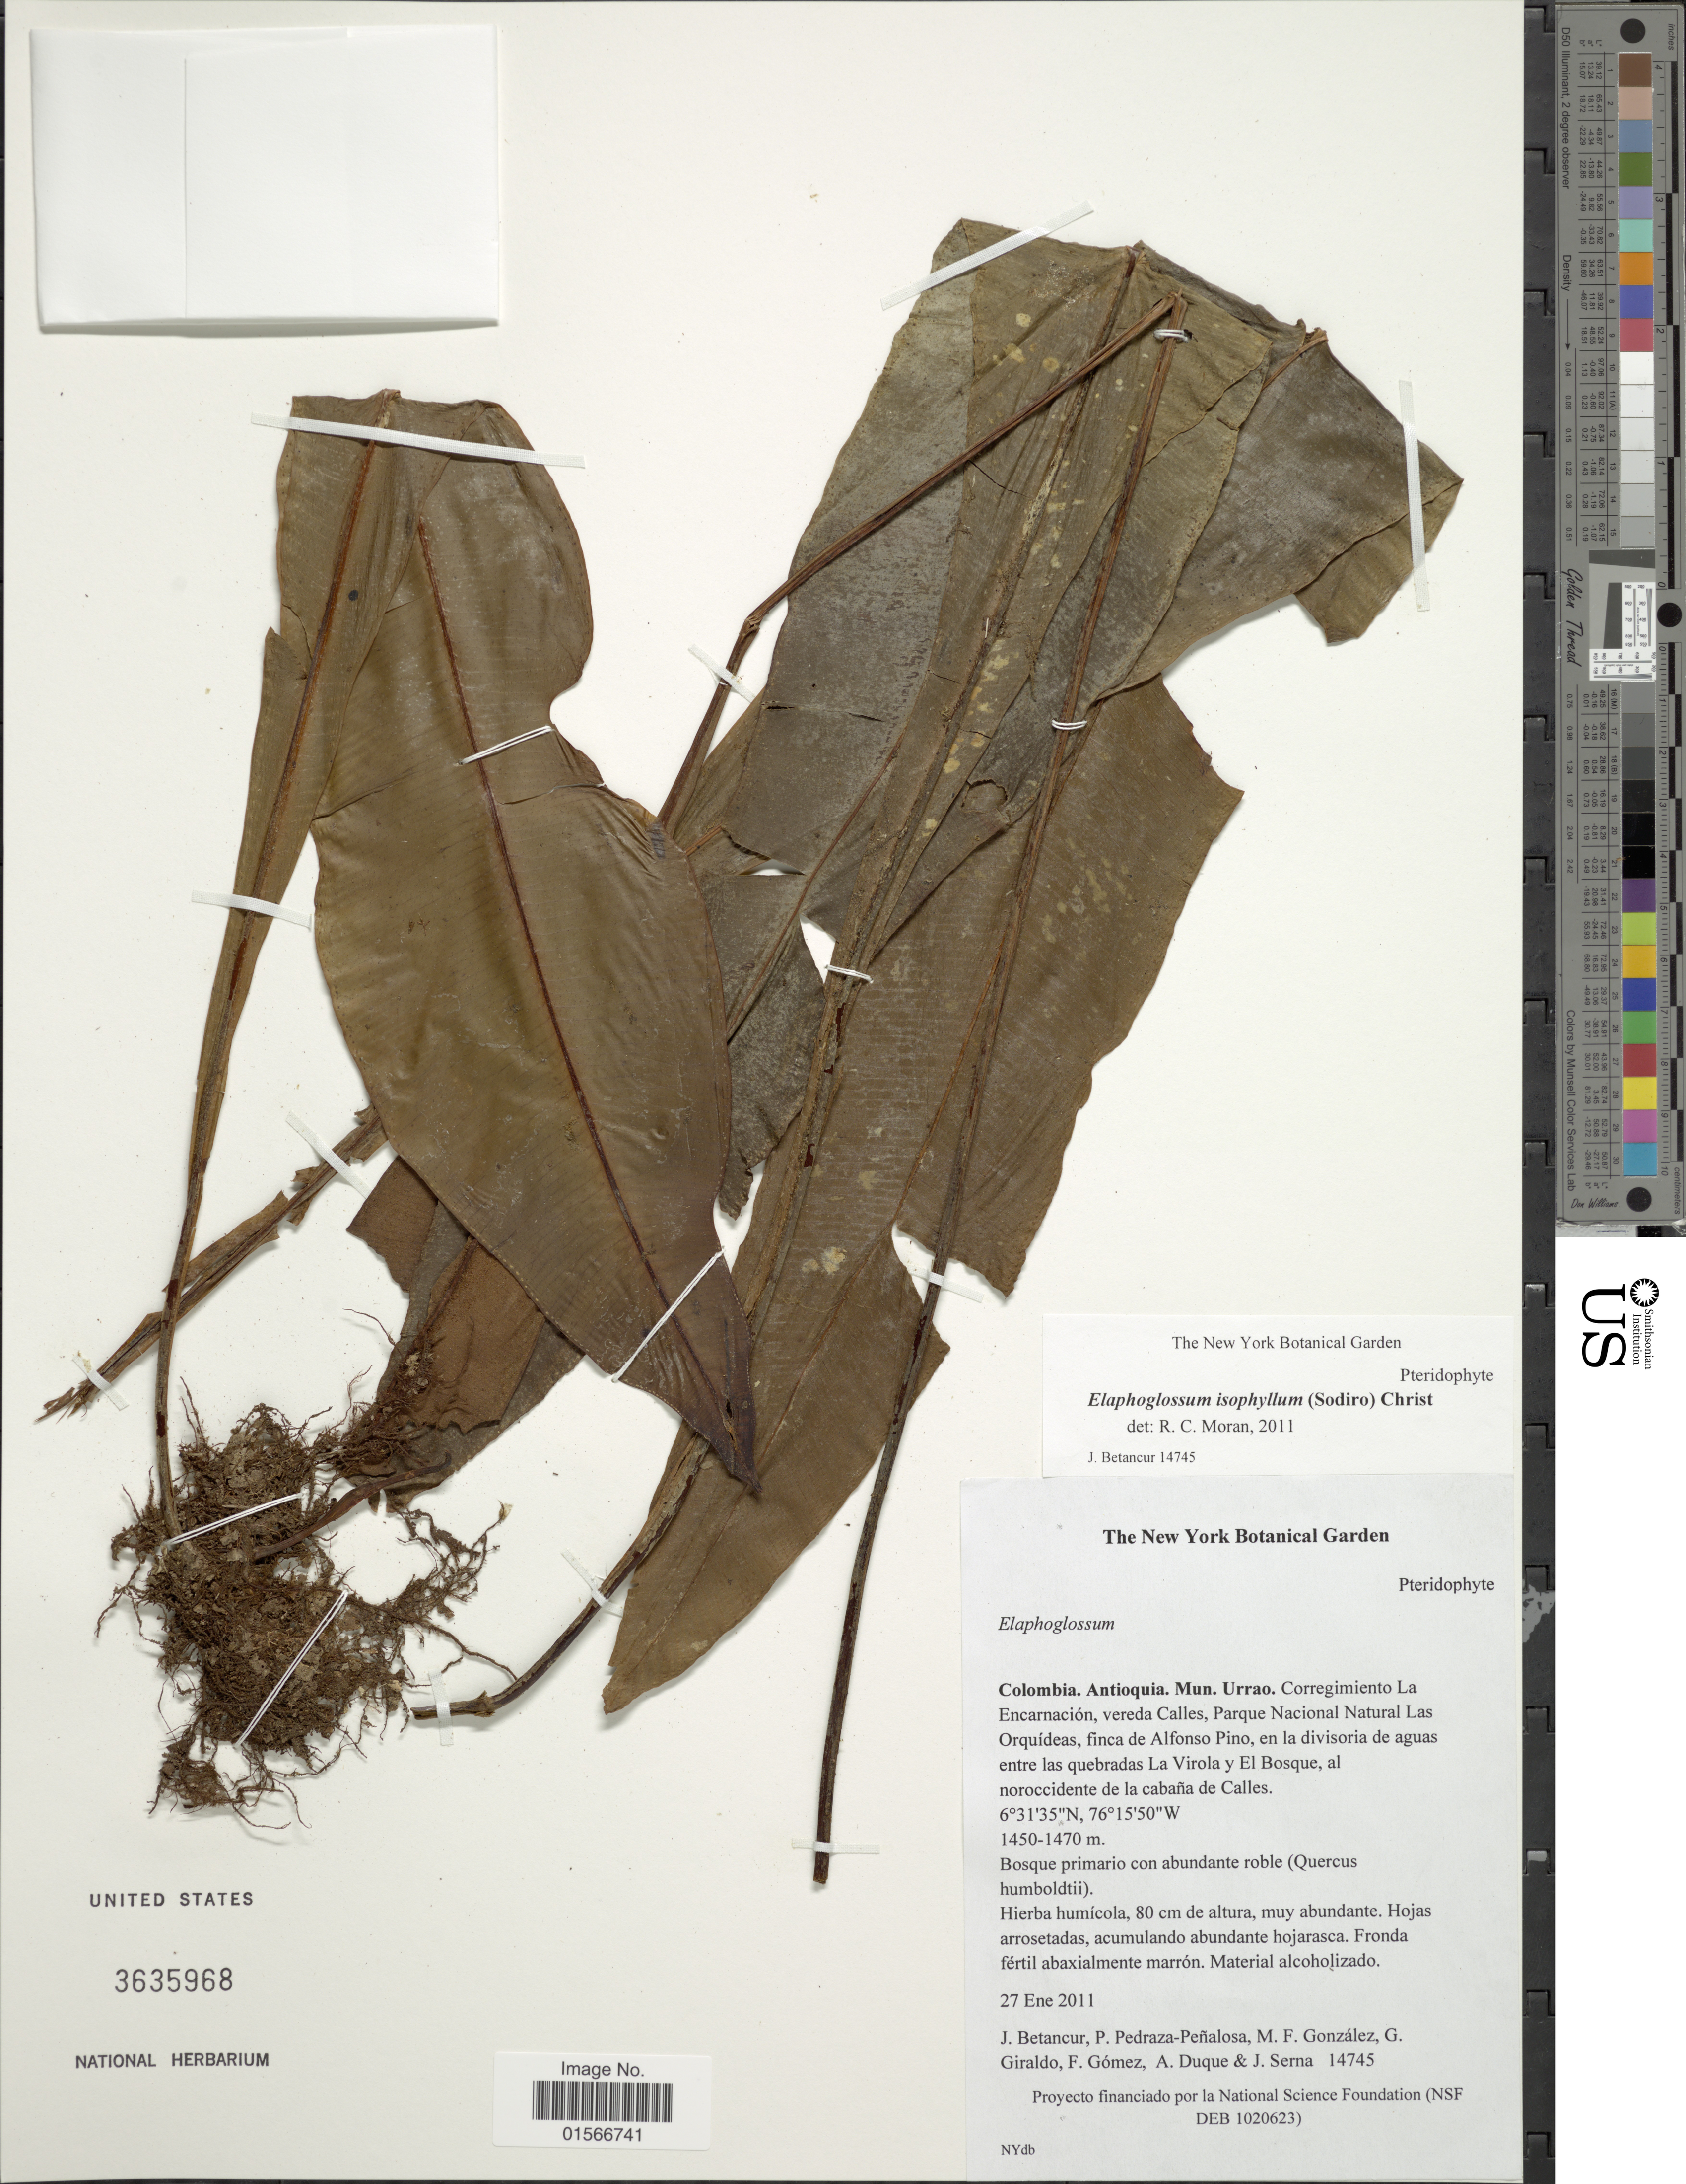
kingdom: Plantae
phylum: Tracheophyta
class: Polypodiopsida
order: Polypodiales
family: Dryopteridaceae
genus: Elaphoglossum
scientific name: Elaphoglossum isophyllum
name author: (Sodiro) Christ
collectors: J. Betancur, P. Pedraza-Peñalosa, M. Gonzalez, G. Giraldo & et al.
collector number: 14745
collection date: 2011-01-27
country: Colombia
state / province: Antioquia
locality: Mun Urrao. Corregimiento La Encarnación, vereda Calles, parque Nacional Natural Las Orquídeas, finca de Alfonso Pino, en la divisoria de aguas entre las quebradas La Virola y El Bosque, al noroccidente de la cabaña de Calles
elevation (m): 1450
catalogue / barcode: US 3635968